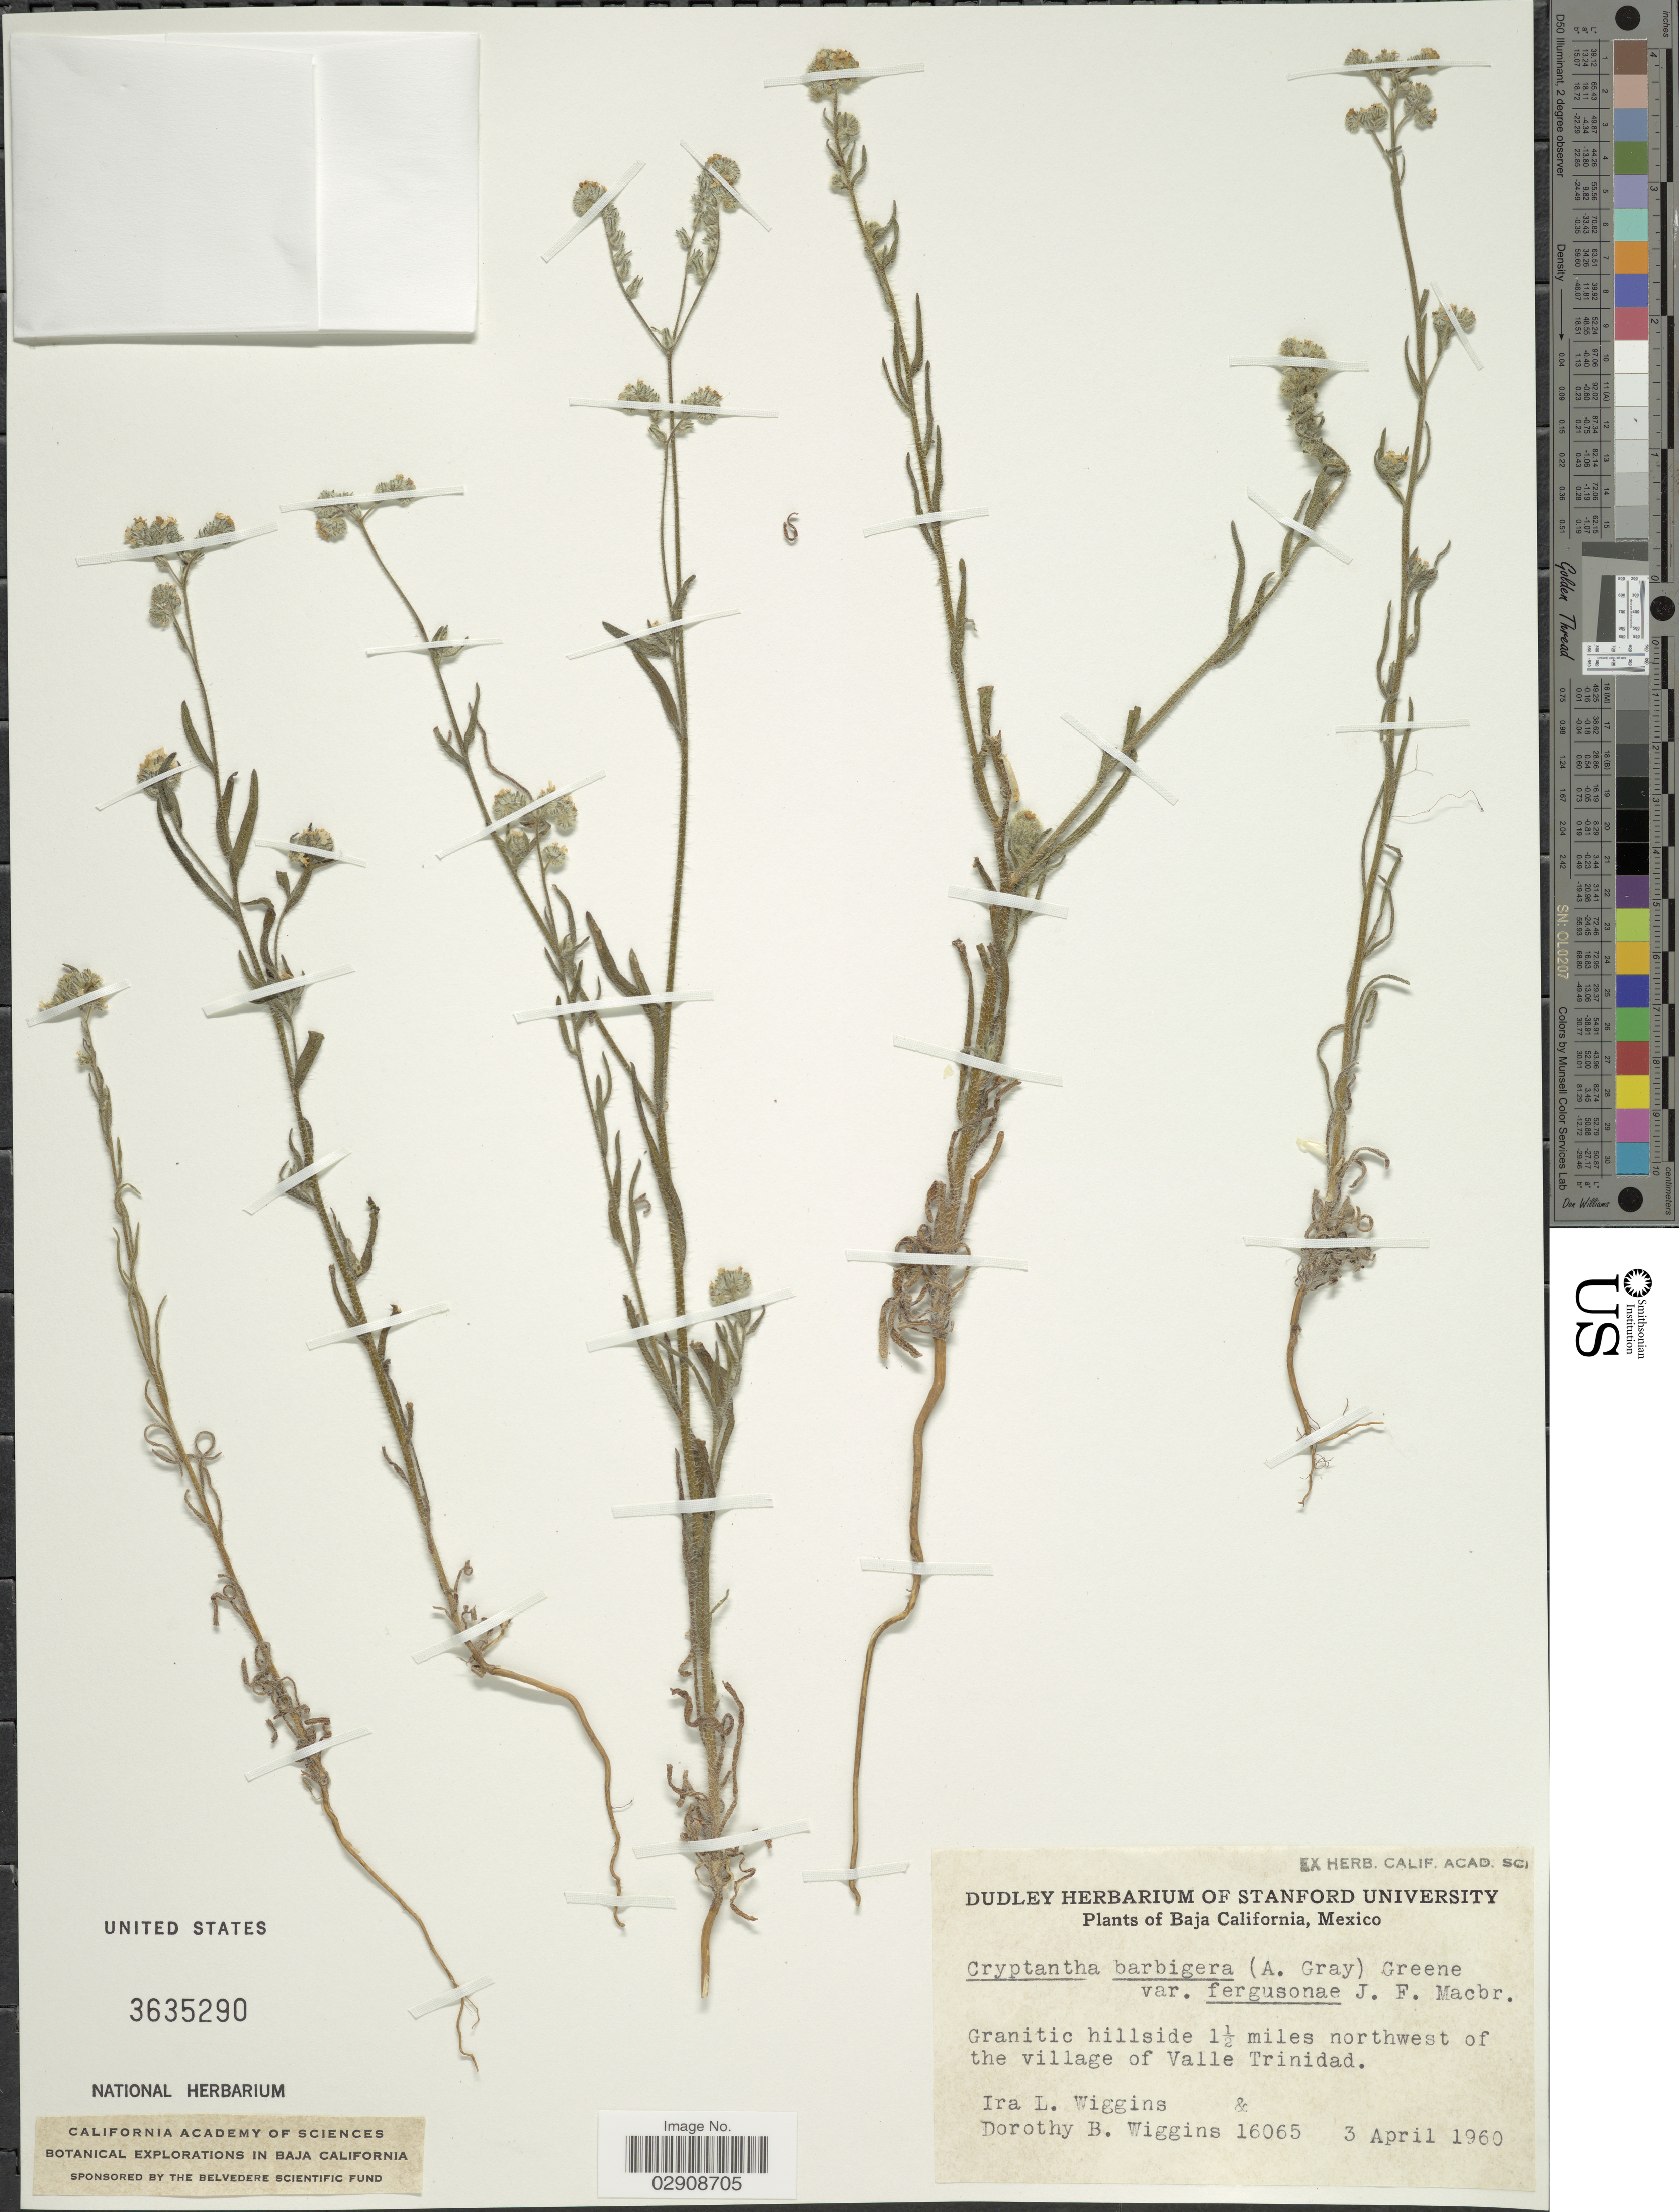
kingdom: Plantae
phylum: Tracheophyta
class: Magnoliopsida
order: Boraginales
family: Boraginaceae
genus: Cryptantha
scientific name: Cryptantha barbigera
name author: (A. Gray) Greene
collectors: I. L. Wiggins & D. B. Wiggins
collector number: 16065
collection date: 1960-04-03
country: Mexico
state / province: Baja California Norte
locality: Granitic hillside 1½ miles northwest of the village of Valle Trinidad.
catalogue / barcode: US 3635290